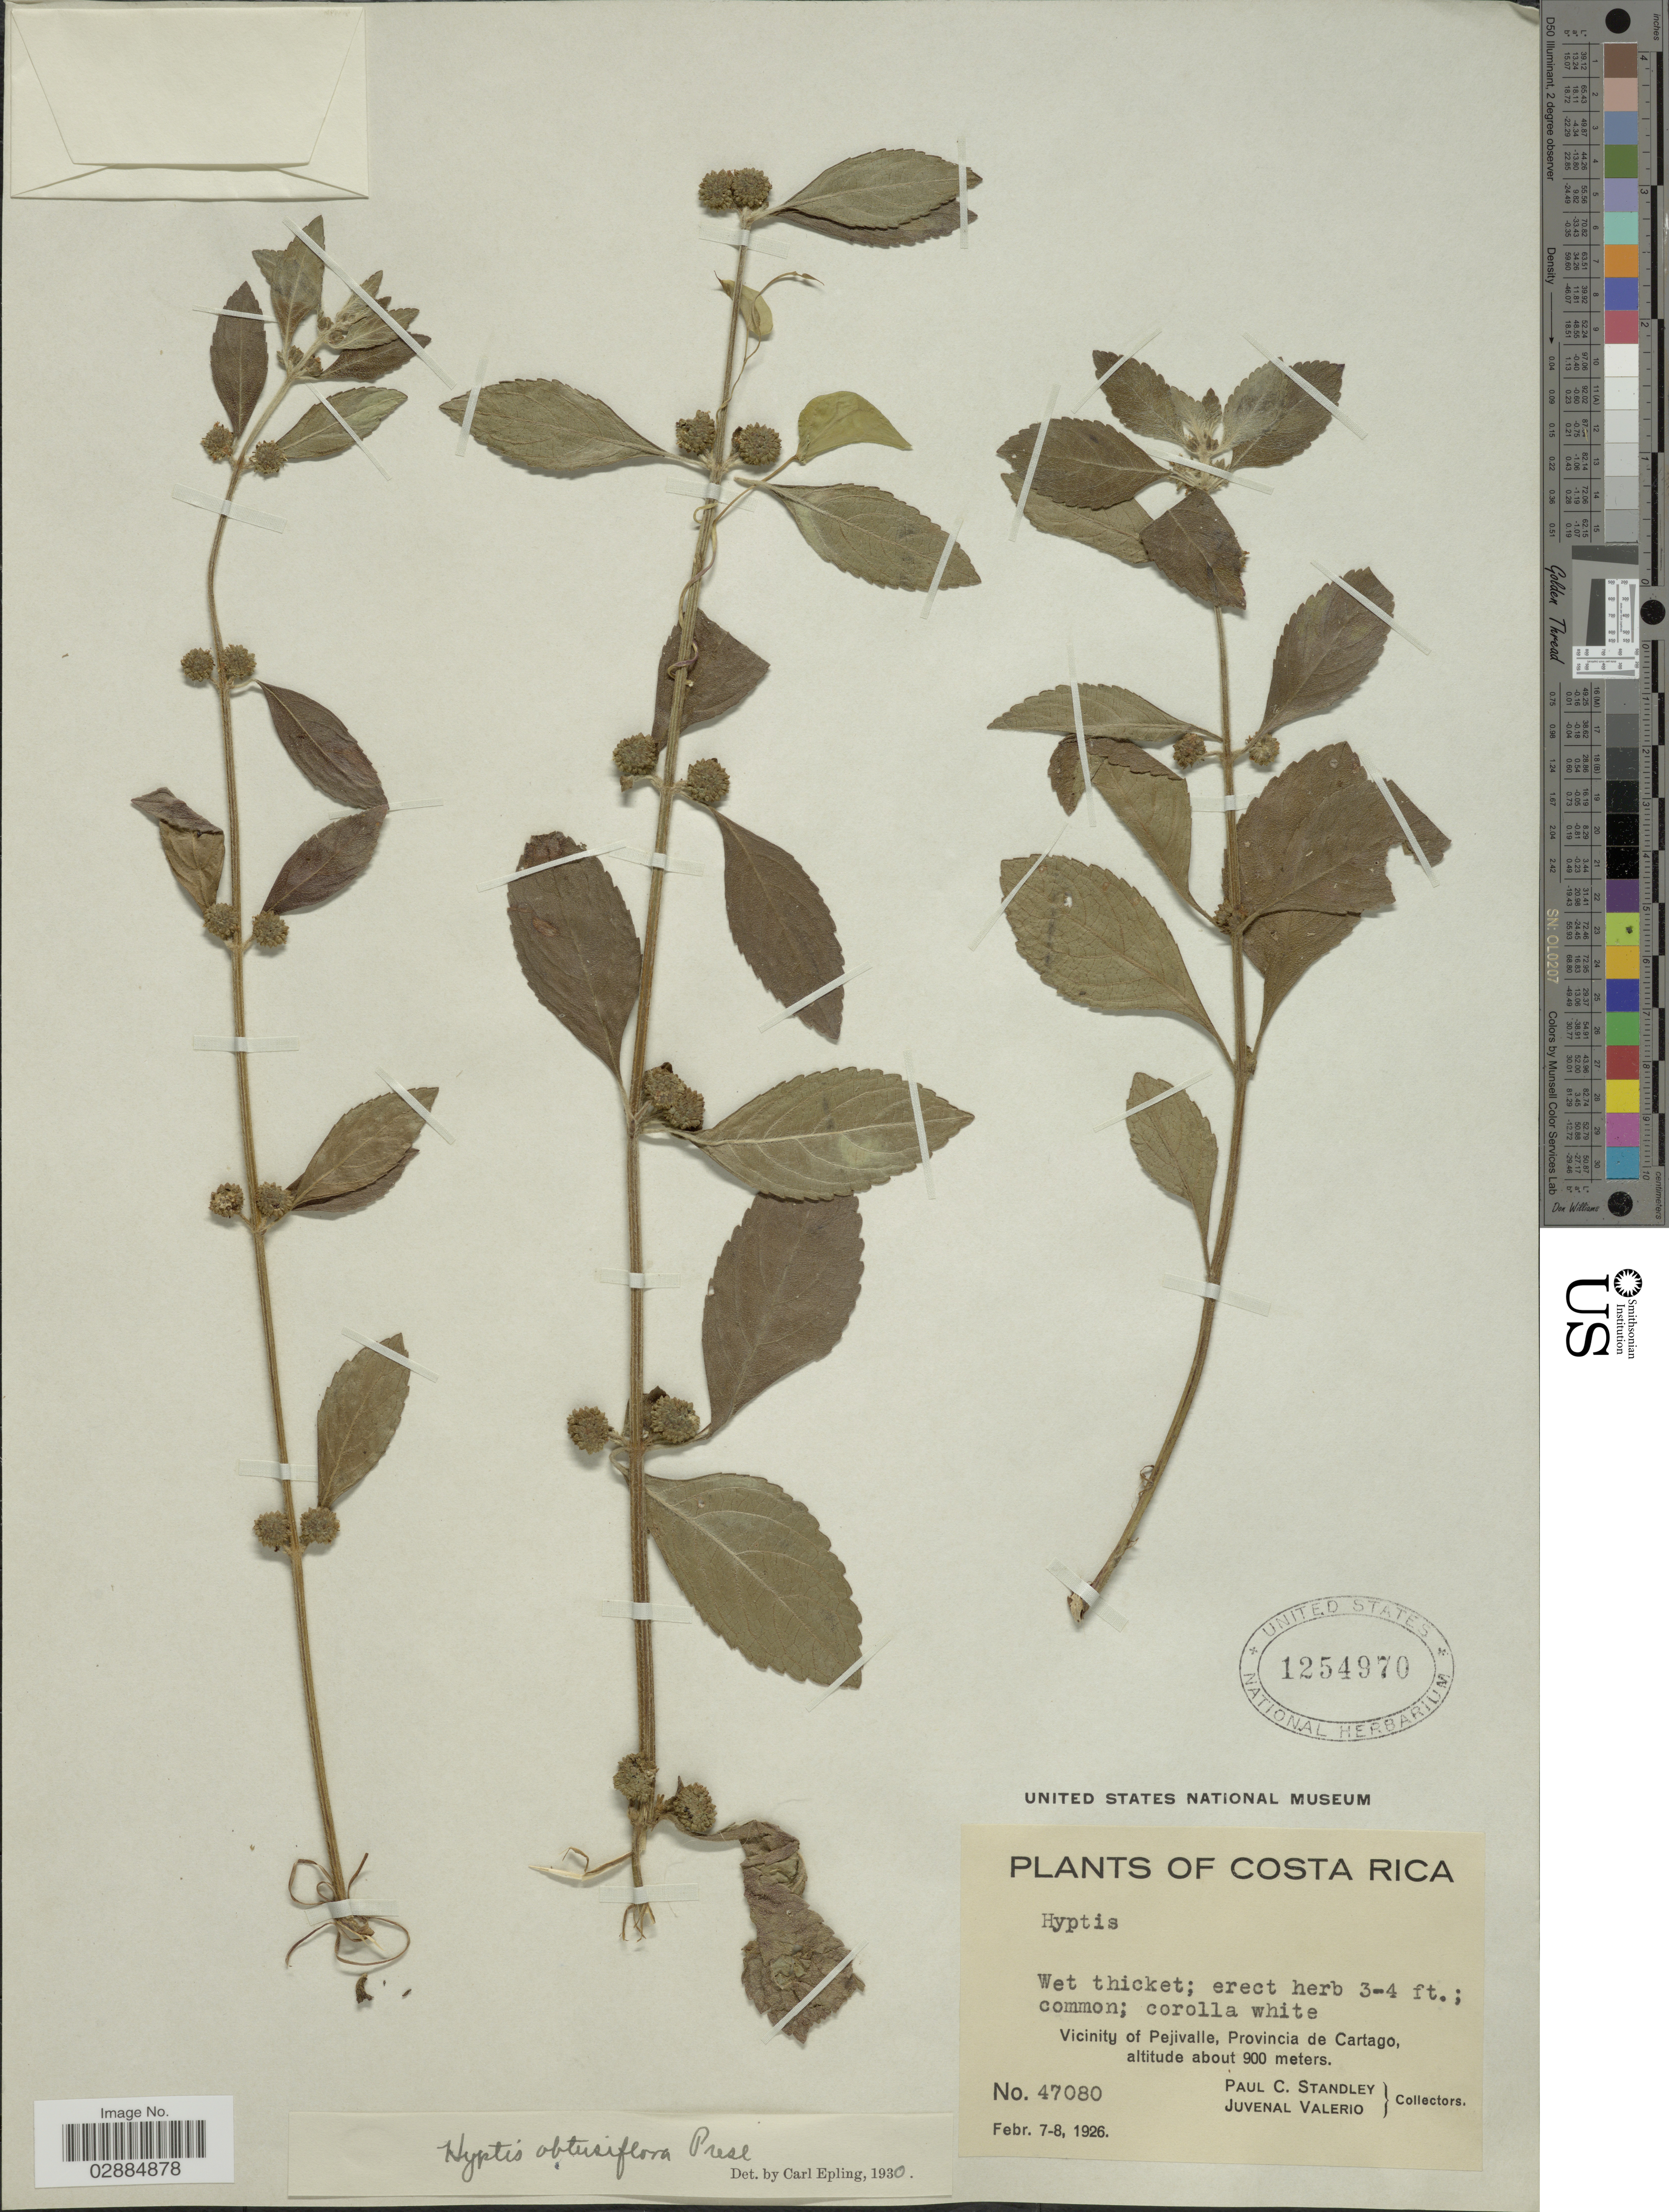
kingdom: Plantae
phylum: Tracheophyta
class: Magnoliopsida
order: Lamiales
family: Lamiaceae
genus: Hyptis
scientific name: Hyptis obtusiflora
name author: C. Presl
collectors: P. C. Standley & J. Valerio R.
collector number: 4708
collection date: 1926-02-07/1926-02-08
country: Costa Rica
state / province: Cartago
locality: Vicinity of Pejivalle, Provincia de Cartago.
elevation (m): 900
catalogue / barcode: US 1254970